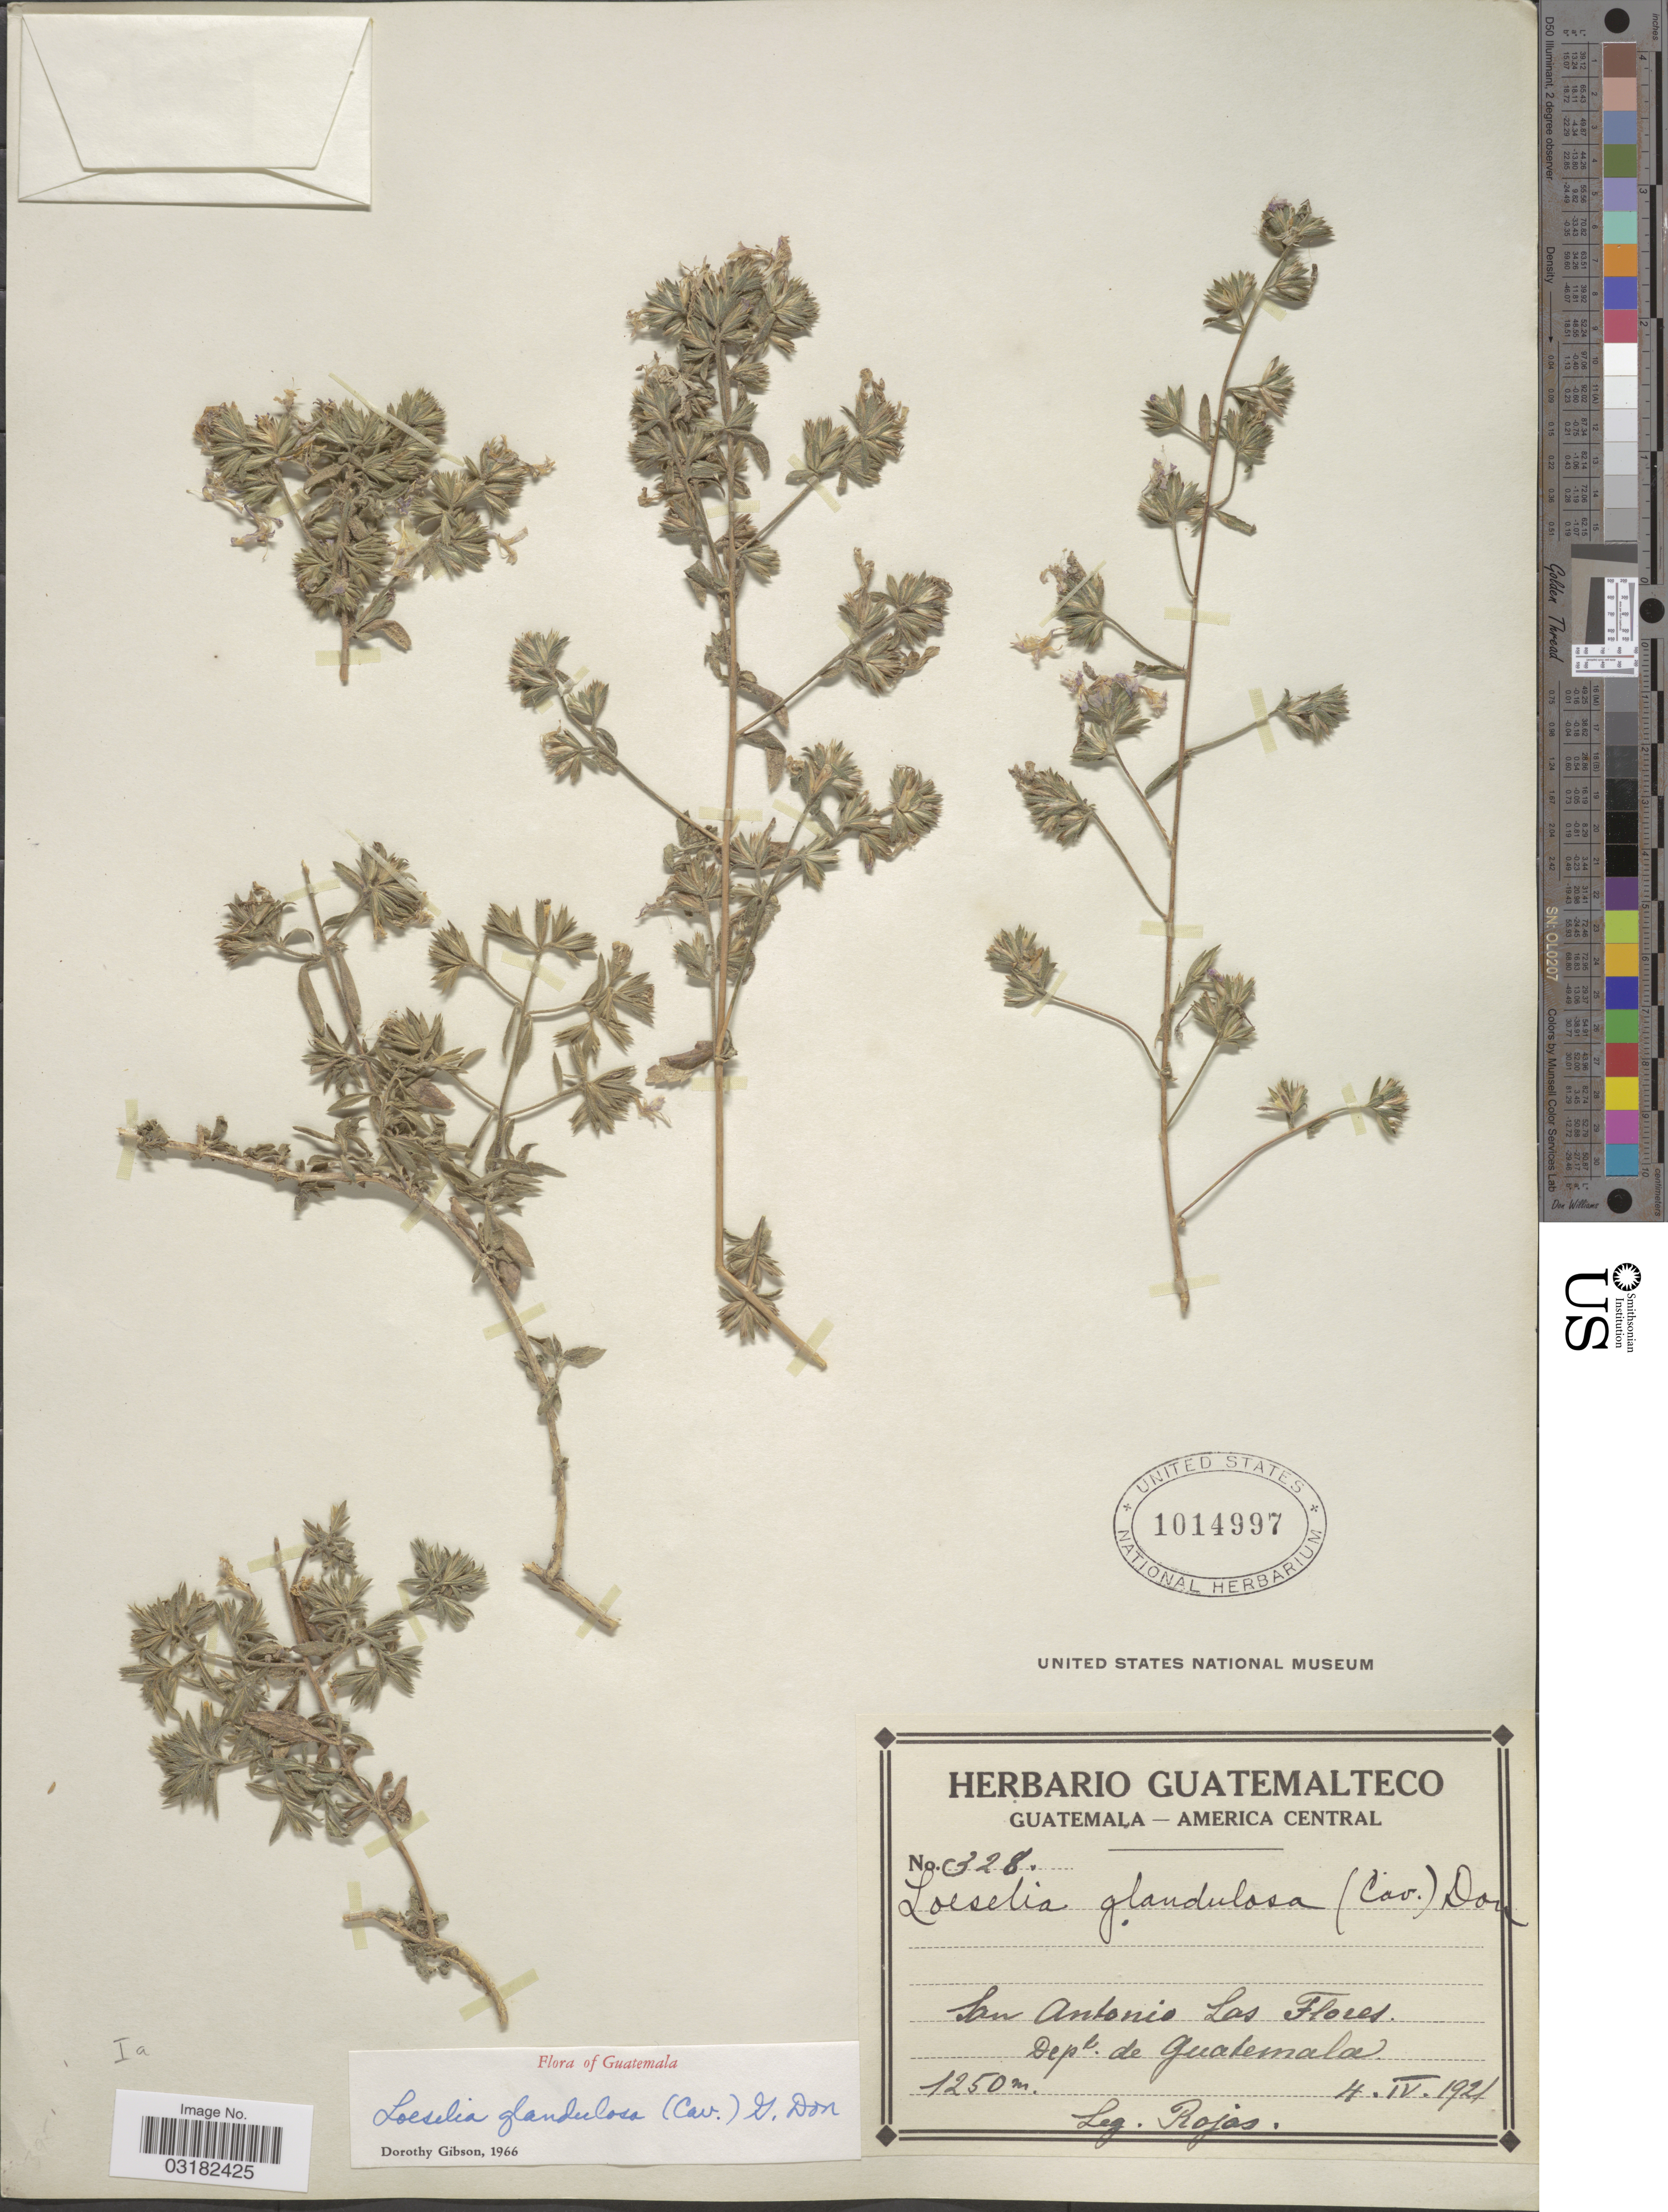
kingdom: Plantae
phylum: Tracheophyta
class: Magnoliopsida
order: Ericales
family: Polemoniaceae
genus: Loeselia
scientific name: Loeselia glandulosa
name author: (Cav.) G. Don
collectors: Rojas, --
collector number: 328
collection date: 1921-04-04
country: Guatemala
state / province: Guatemala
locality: San Antonio Las Flores. Dept. de Guatemala/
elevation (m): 1250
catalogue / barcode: US 1014997